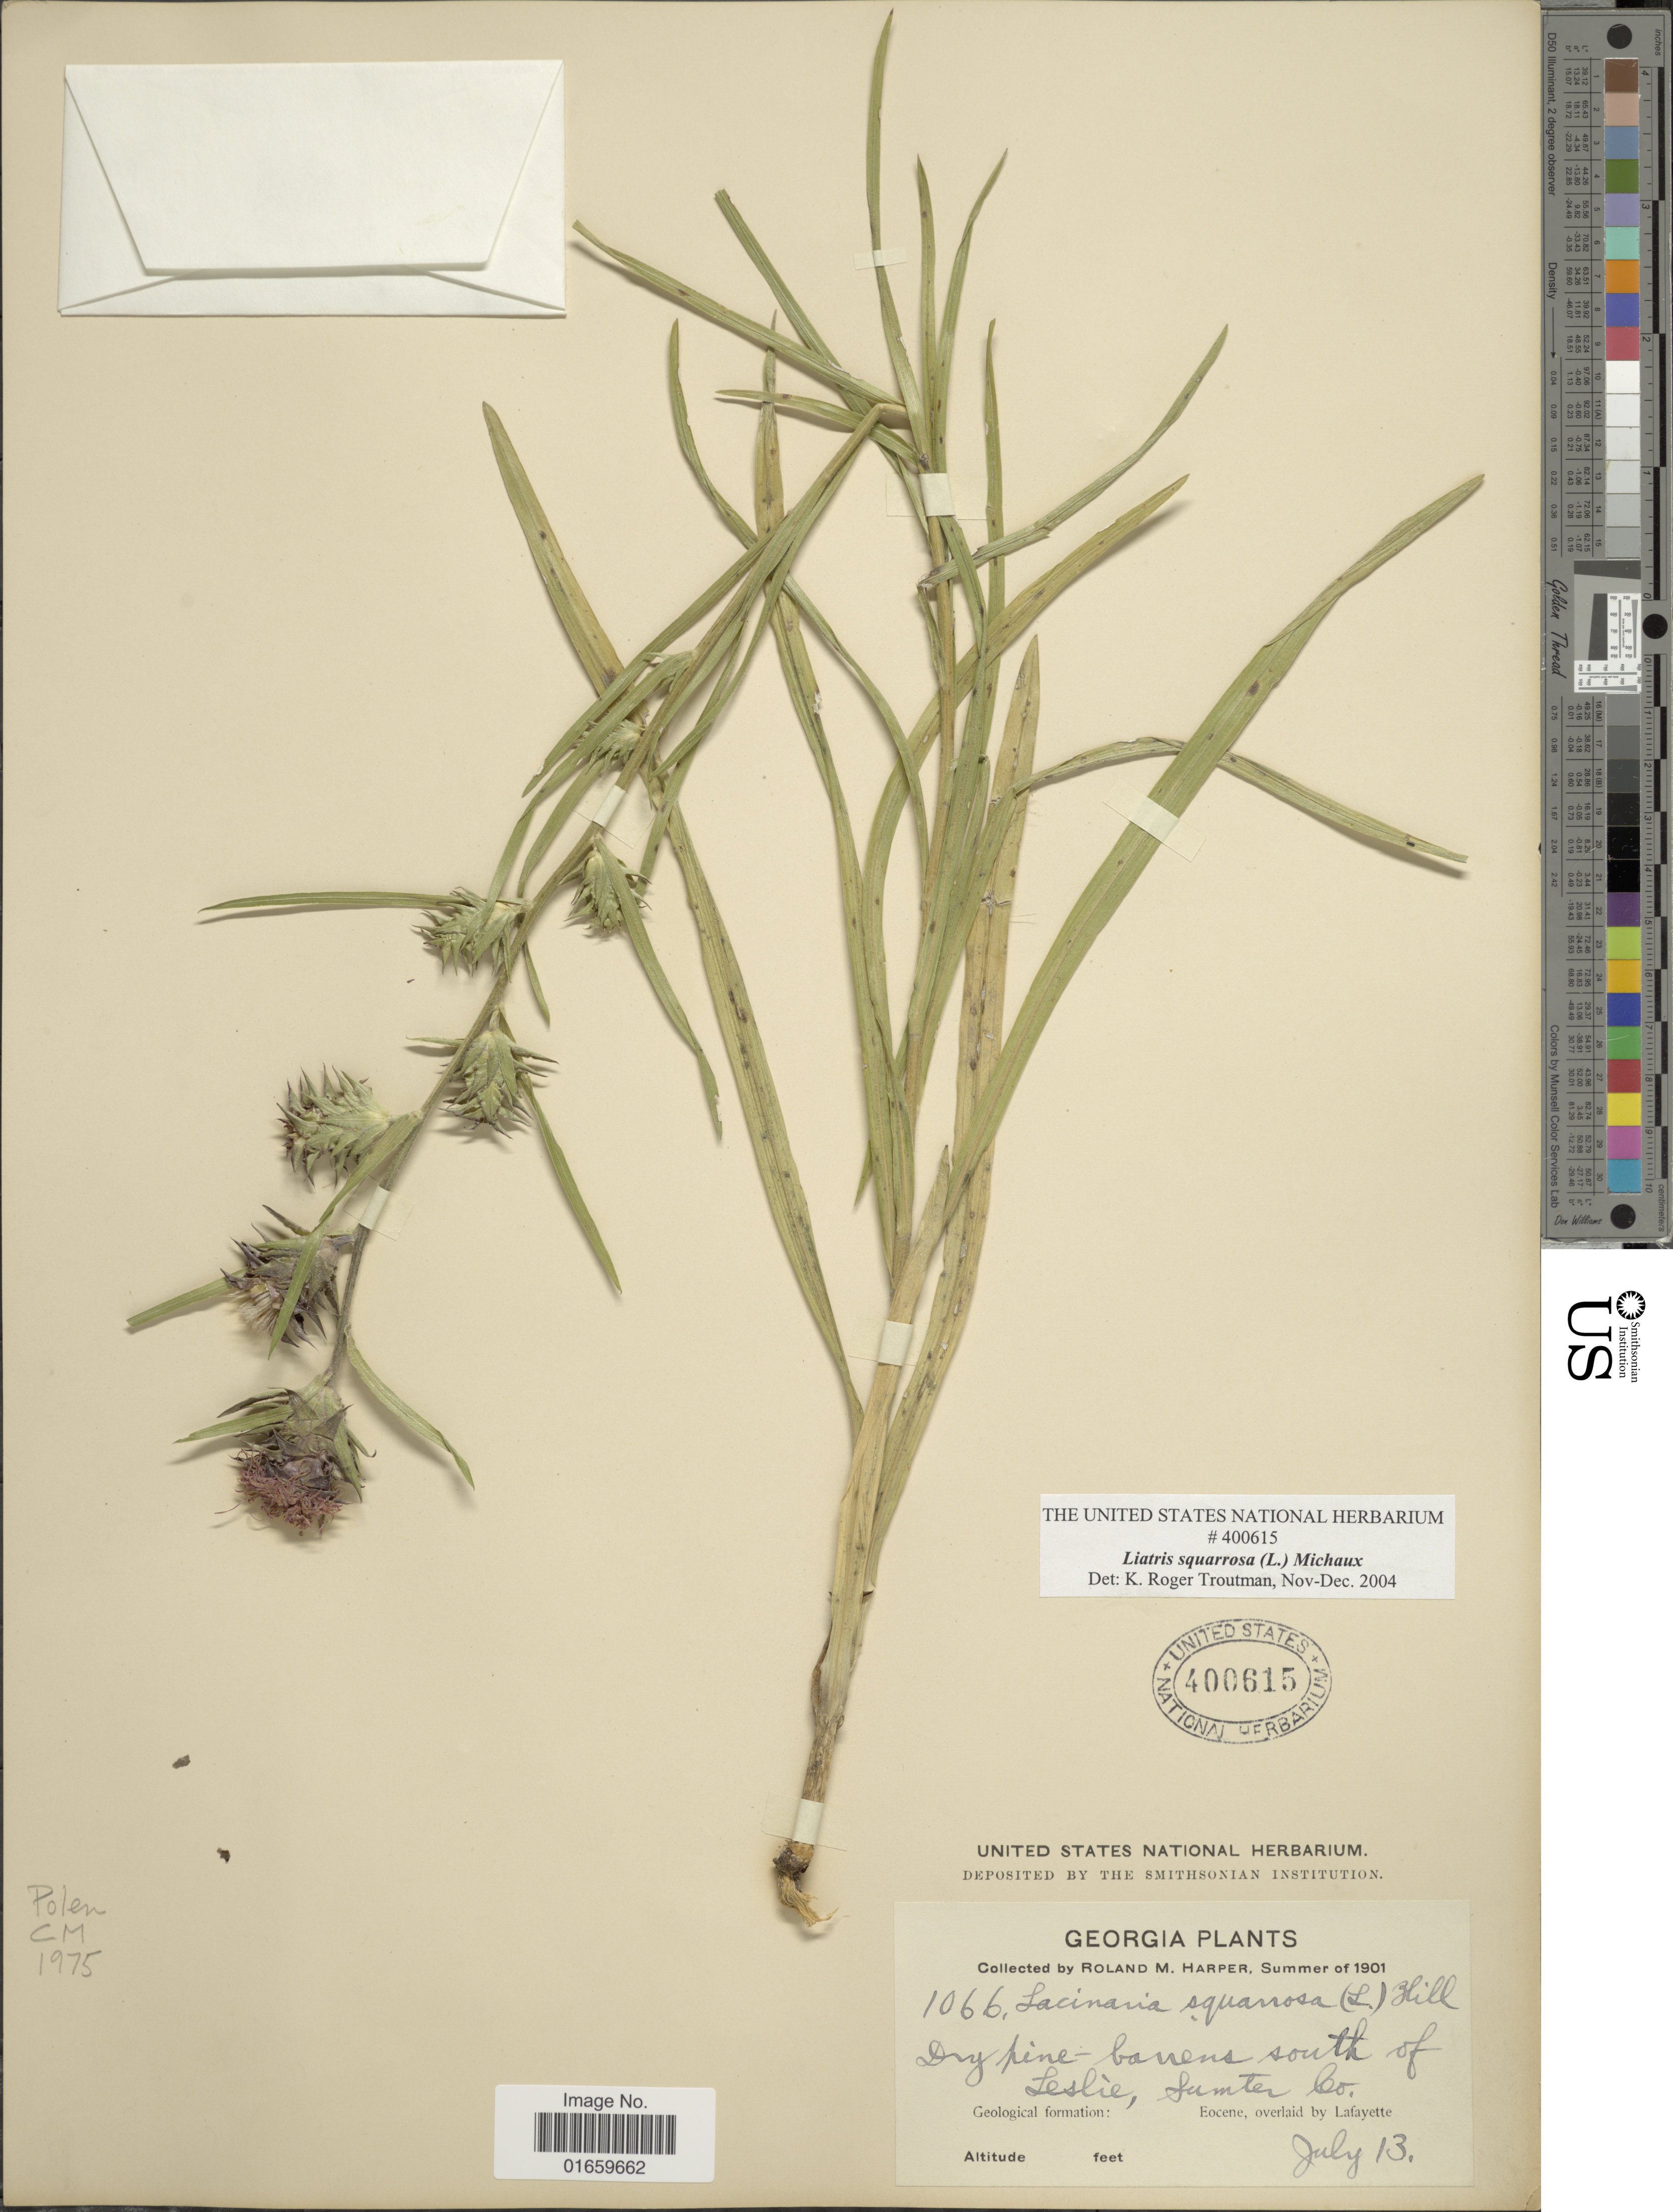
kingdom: Plantae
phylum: Tracheophyta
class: Magnoliopsida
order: Asterales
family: Asteraceae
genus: Liatris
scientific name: Liatris squarrosa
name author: (L.) Michx.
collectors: R. M. Harper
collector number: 1066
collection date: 1901-07-13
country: United States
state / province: Georgia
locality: Barens south of Leslie, Sumter Co., Eocene, overlaid by Lafayette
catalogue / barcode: US 400615